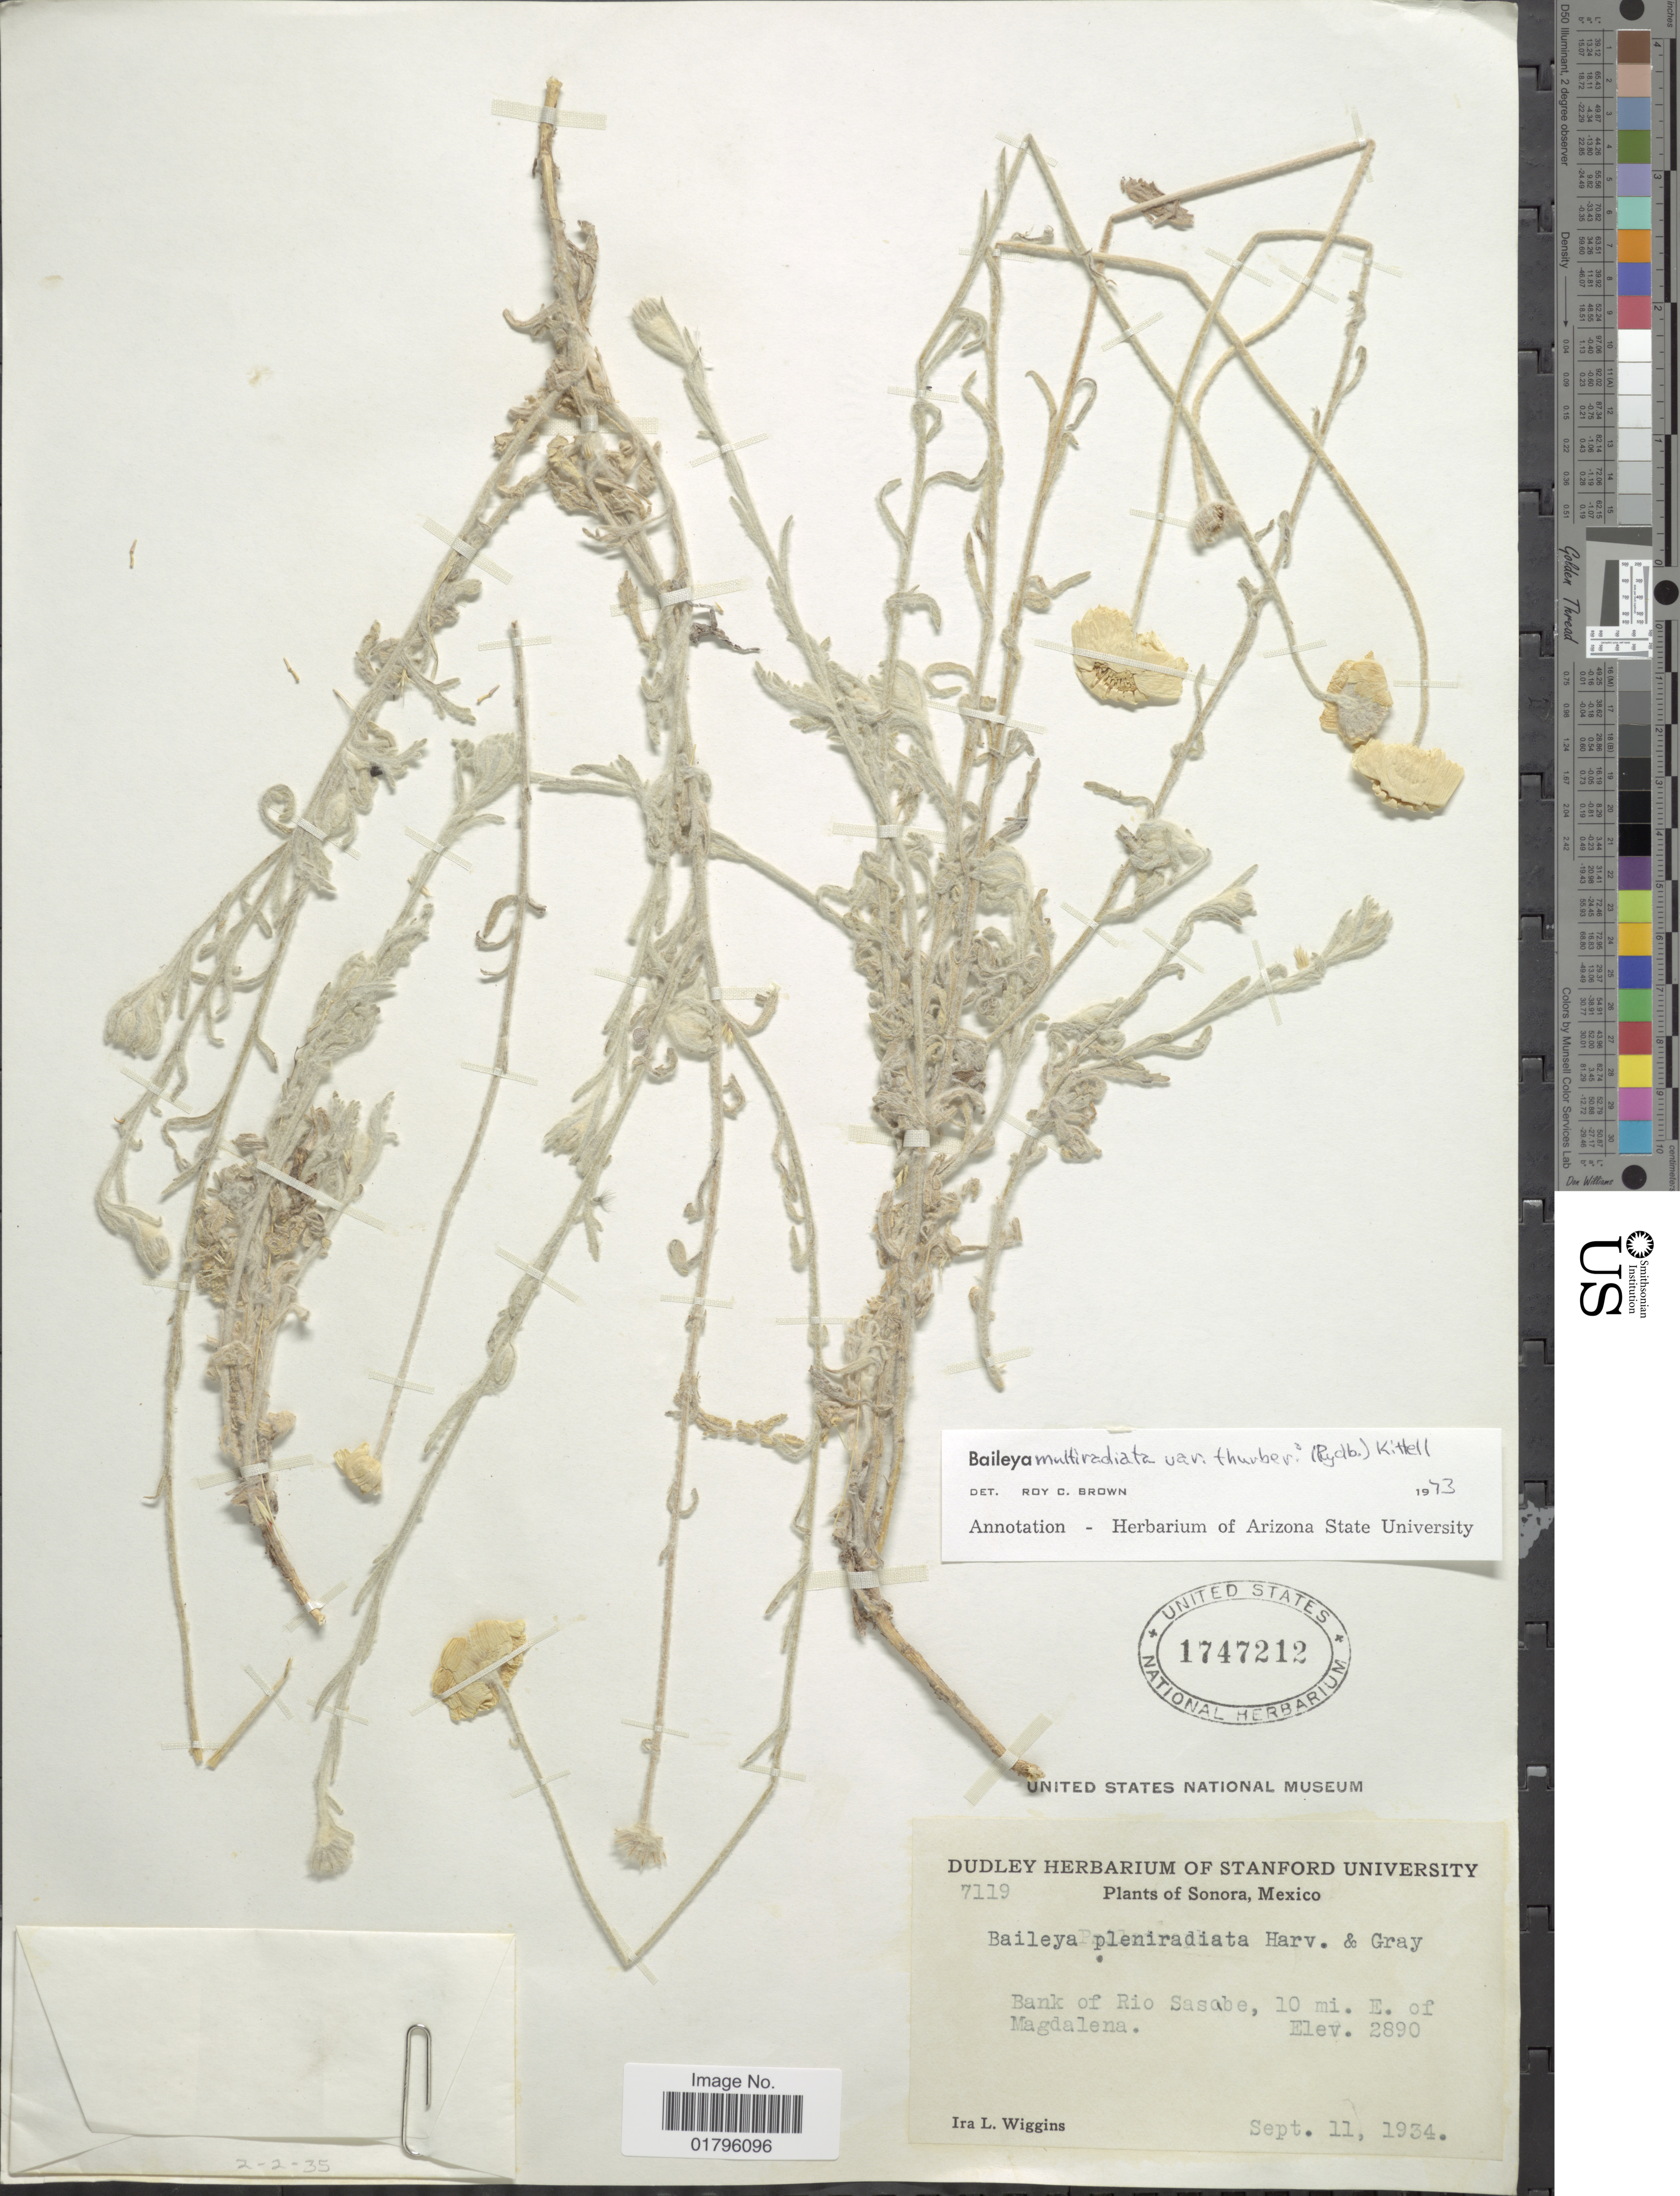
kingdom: Plantae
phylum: Tracheophyta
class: Magnoliopsida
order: Asterales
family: Asteraceae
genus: Baileya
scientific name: Baileya multiradiata var. thurberi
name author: (Rydb.) Kittell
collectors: I. L. Wiggins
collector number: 7119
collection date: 1934-09-11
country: Mexico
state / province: Sonora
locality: Bank of Rio Sasobe, 10 mi. E. of Magdalena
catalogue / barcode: US 1747212